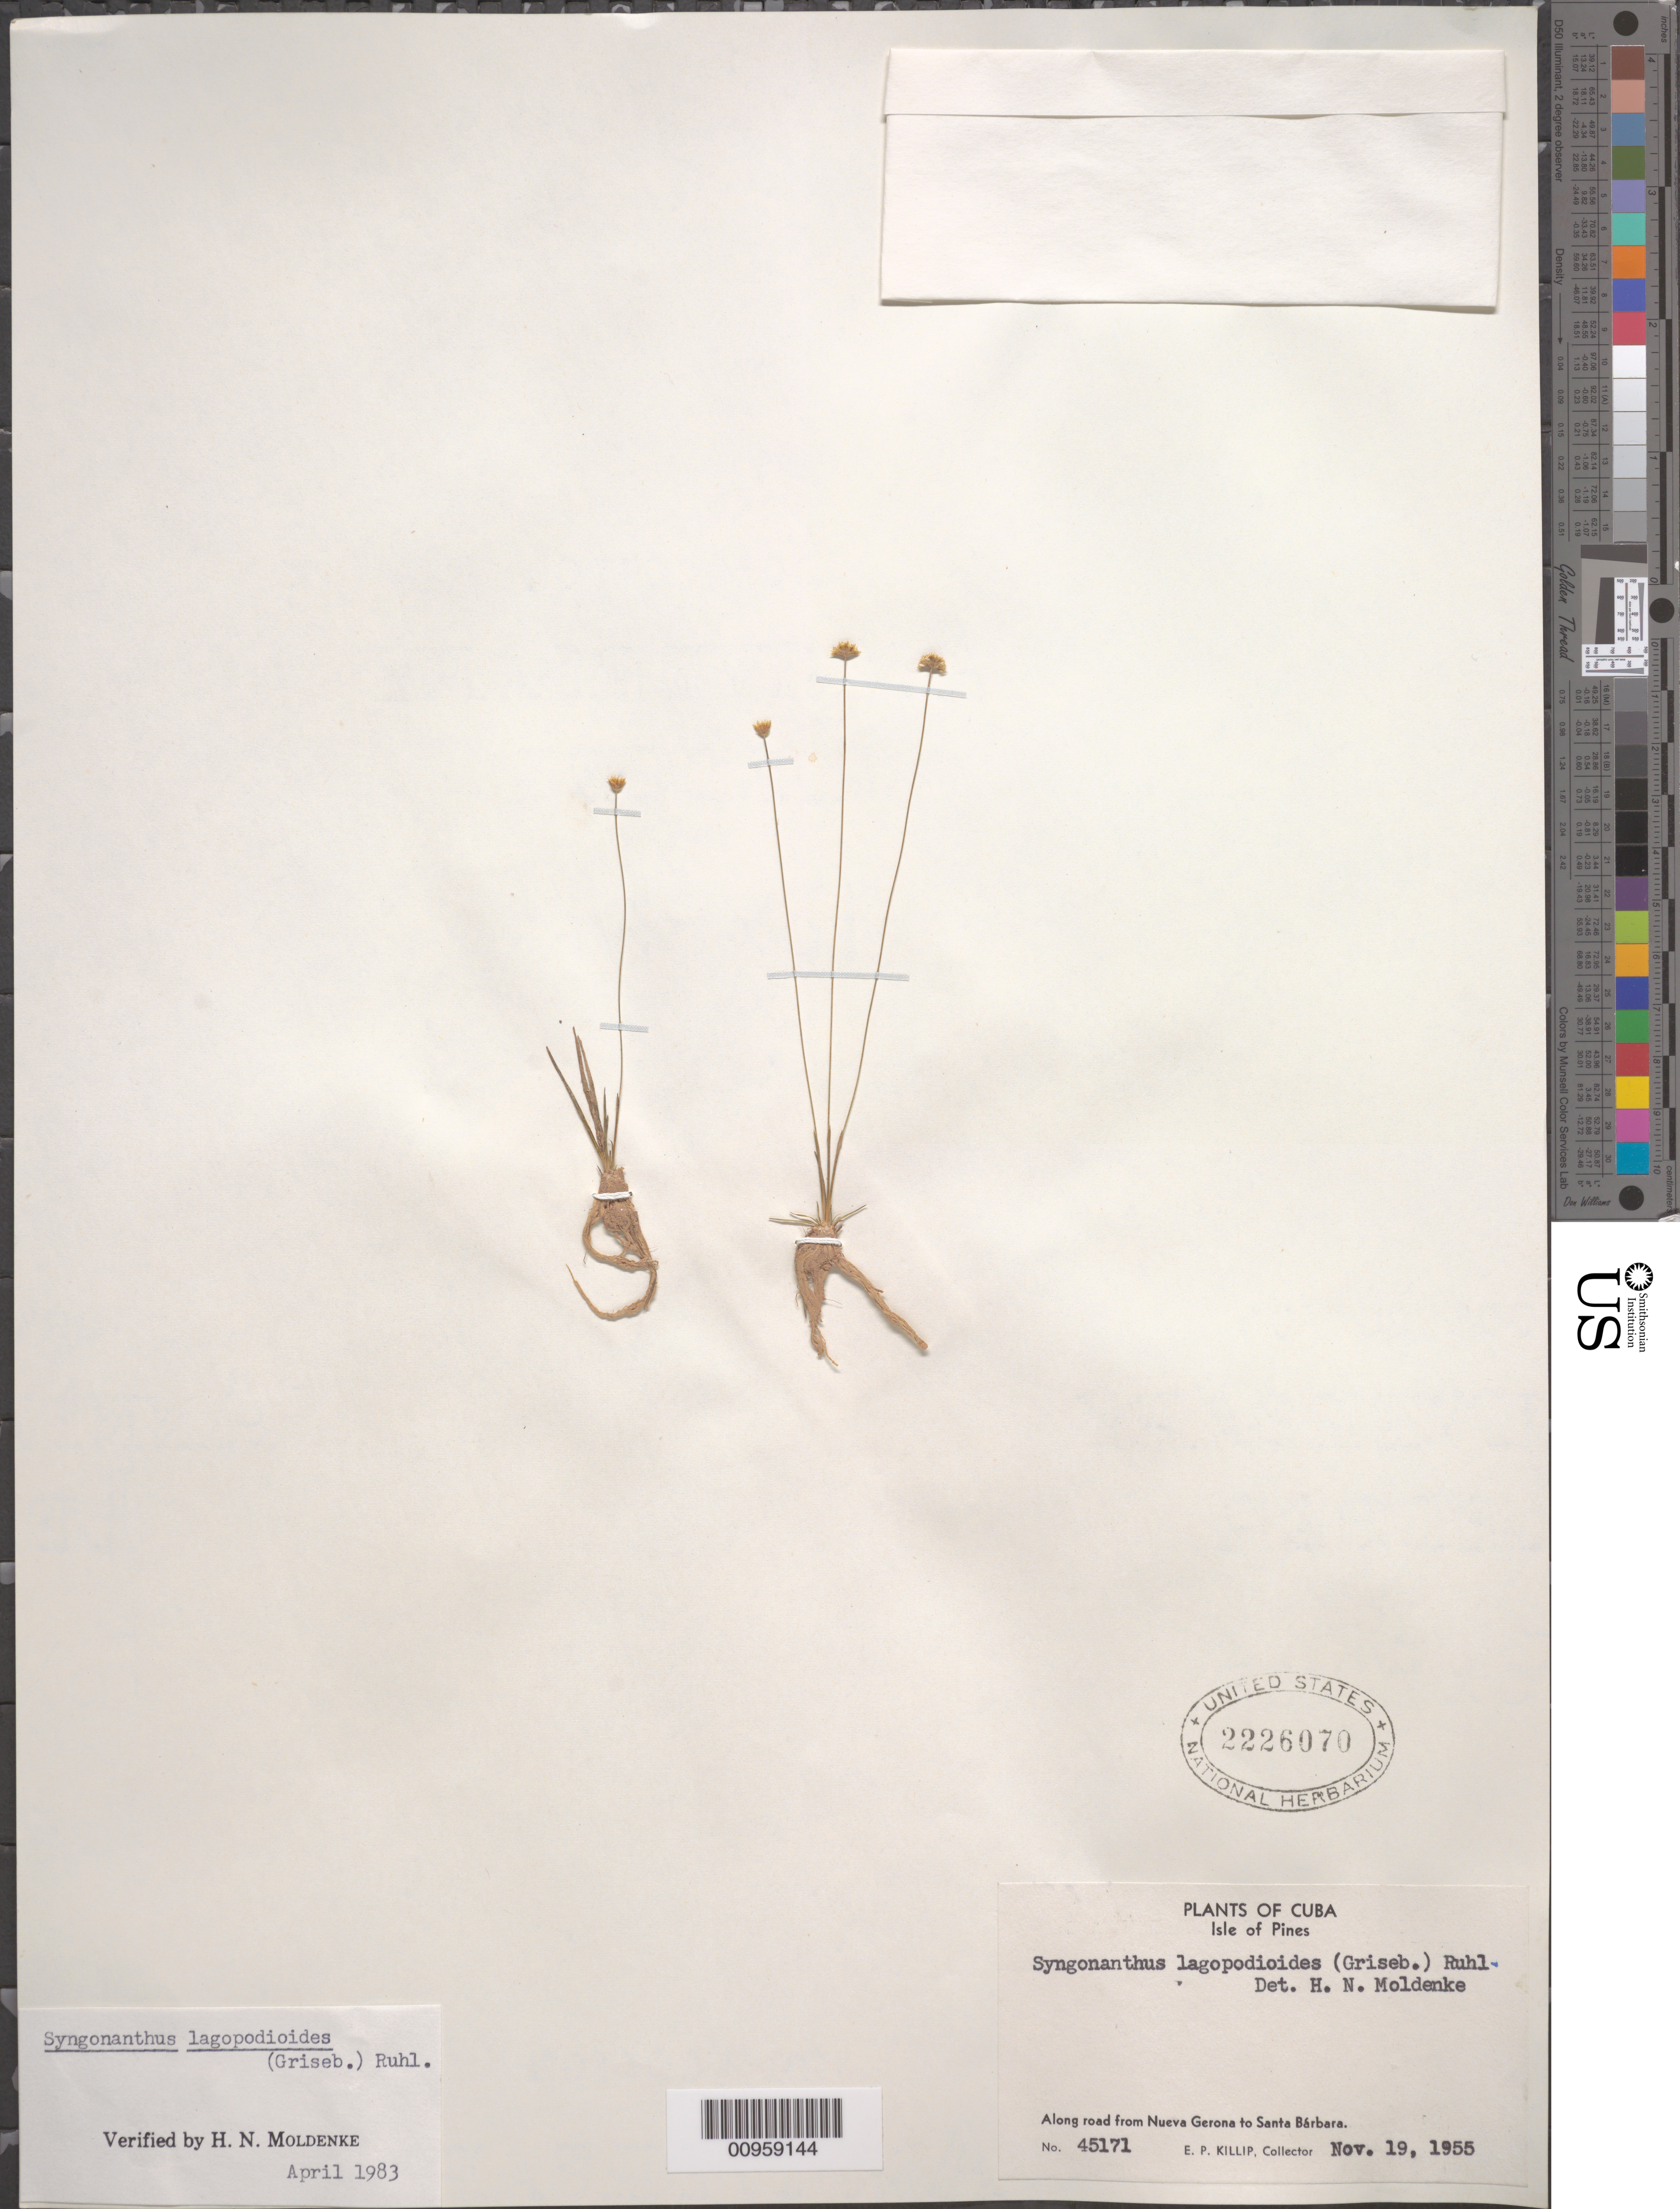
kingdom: Plantae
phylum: Tracheophyta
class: Liliopsida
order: Poales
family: Eriocaulaceae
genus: Syngonanthus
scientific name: Syngonanthus lagopodioides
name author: (Griseb.) Ruhland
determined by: Moldenke, H. N.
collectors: E. P. Killip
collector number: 45171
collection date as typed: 19 Nov 1955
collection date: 1955-11-19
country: Cuba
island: Isla de la Juventud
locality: Isle of Pines, Along road from Nueva Gerona to Santa Bárbara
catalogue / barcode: US 2226070